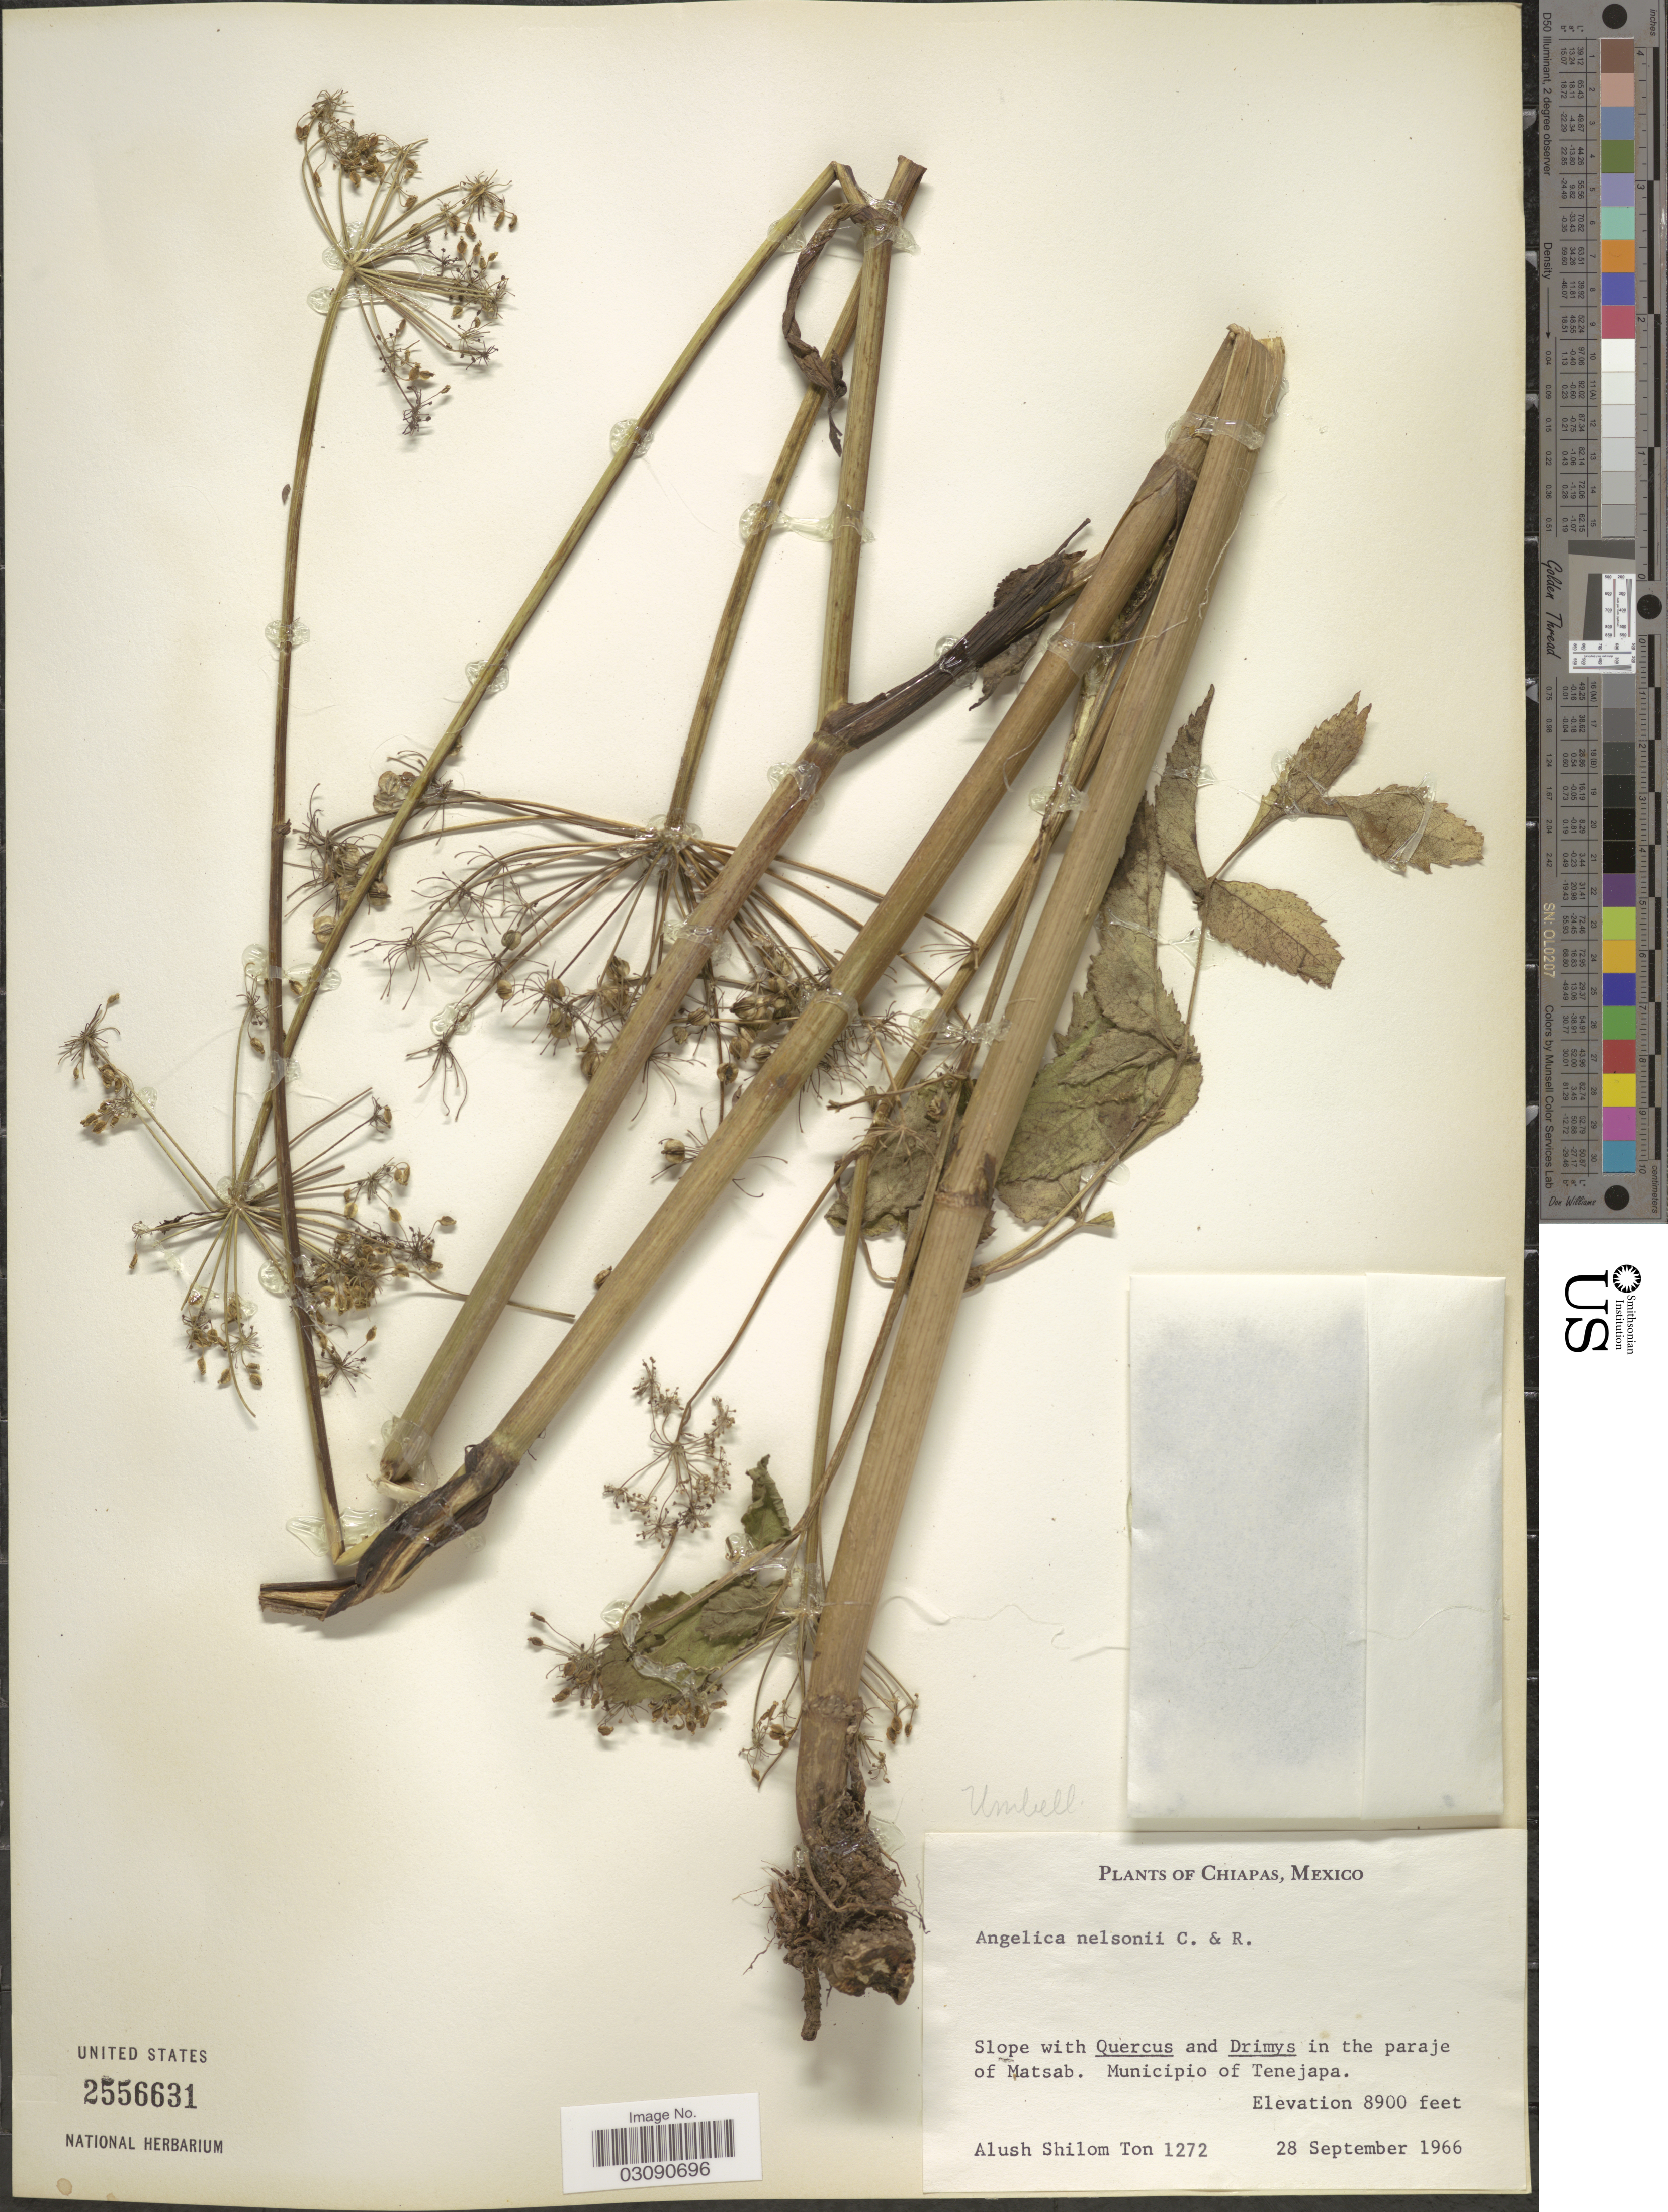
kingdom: Plantae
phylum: Tracheophyta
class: Magnoliopsida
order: Apiales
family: Apiaceae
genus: Angelica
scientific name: Angelica nelsonii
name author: J.M. Coult. & Rose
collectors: A. M. Ton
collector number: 1272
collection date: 1966-09-28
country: Mexico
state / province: Chiapas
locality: In the paraje of Matsab, Municipio of Tenejapa.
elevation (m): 2713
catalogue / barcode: US 2556631